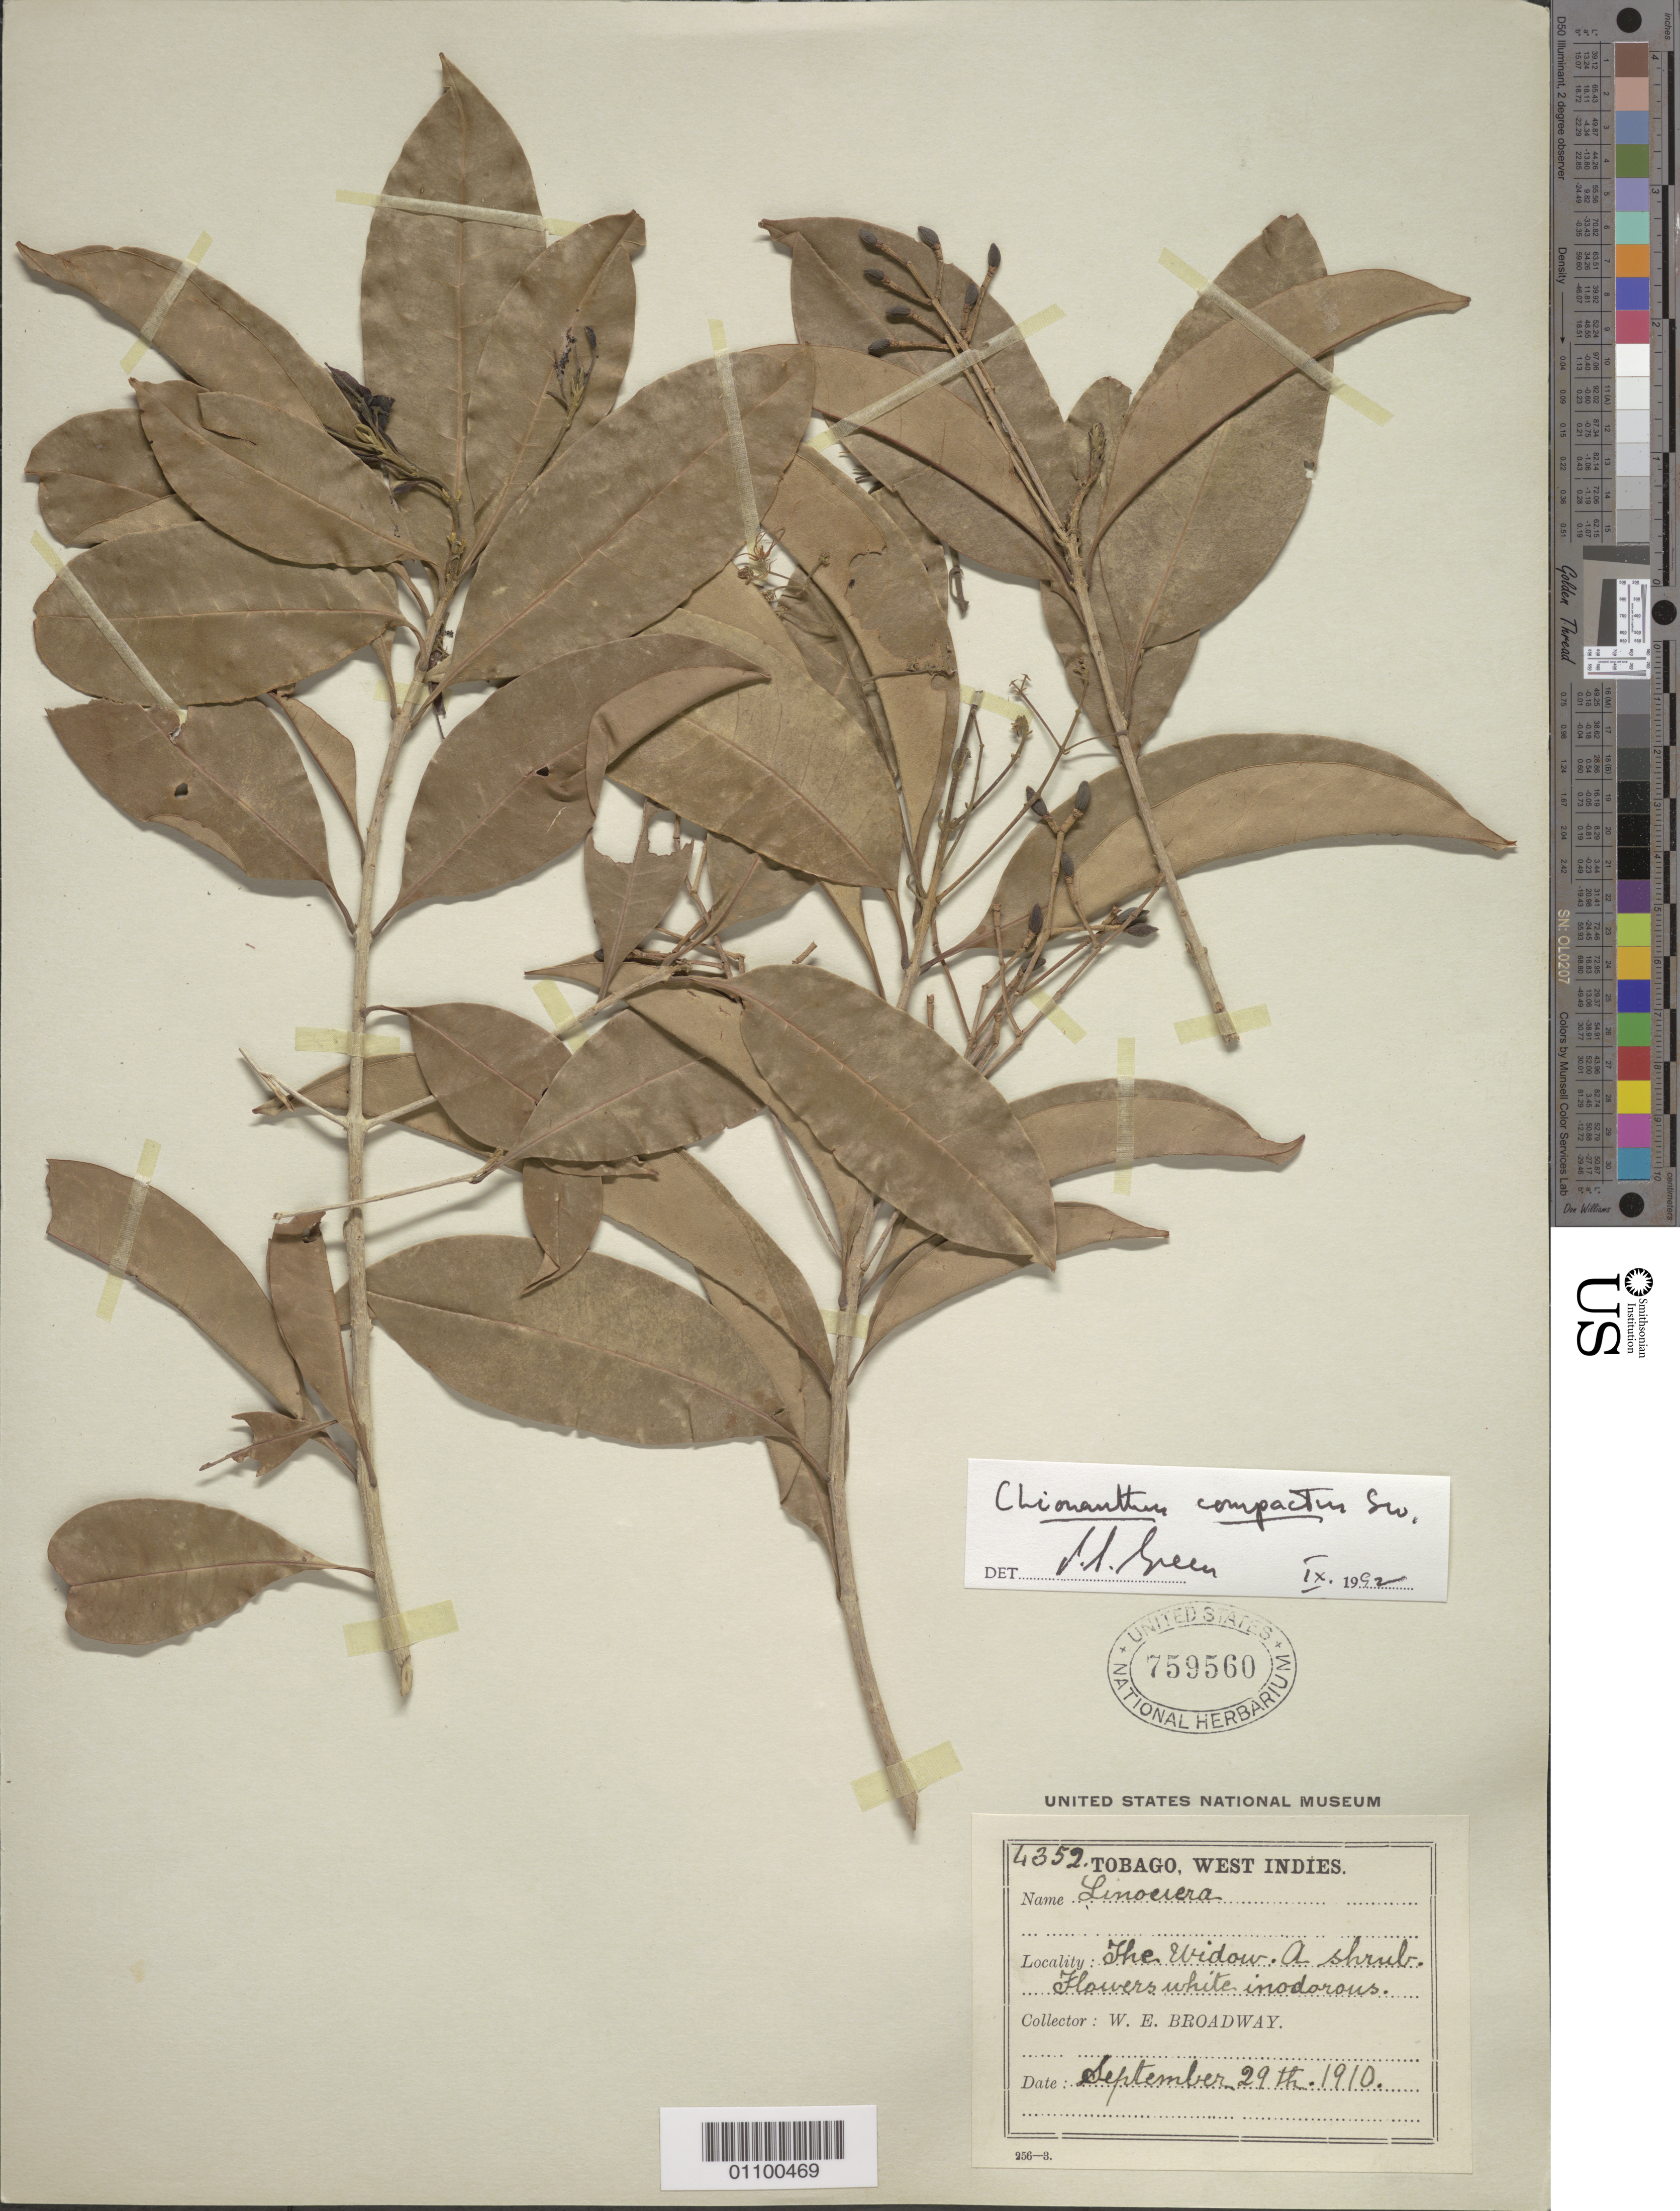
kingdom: Plantae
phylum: Tracheophyta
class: Magnoliopsida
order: Lamiales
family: Oleaceae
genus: Chionanthus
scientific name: Chionanthus compactus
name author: Sw.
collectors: W. E. Broadway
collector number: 4352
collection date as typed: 29 Sep 1910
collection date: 1910-09-29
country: Trinidad and Tobago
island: Trinidad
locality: The Widow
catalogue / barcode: US 759560